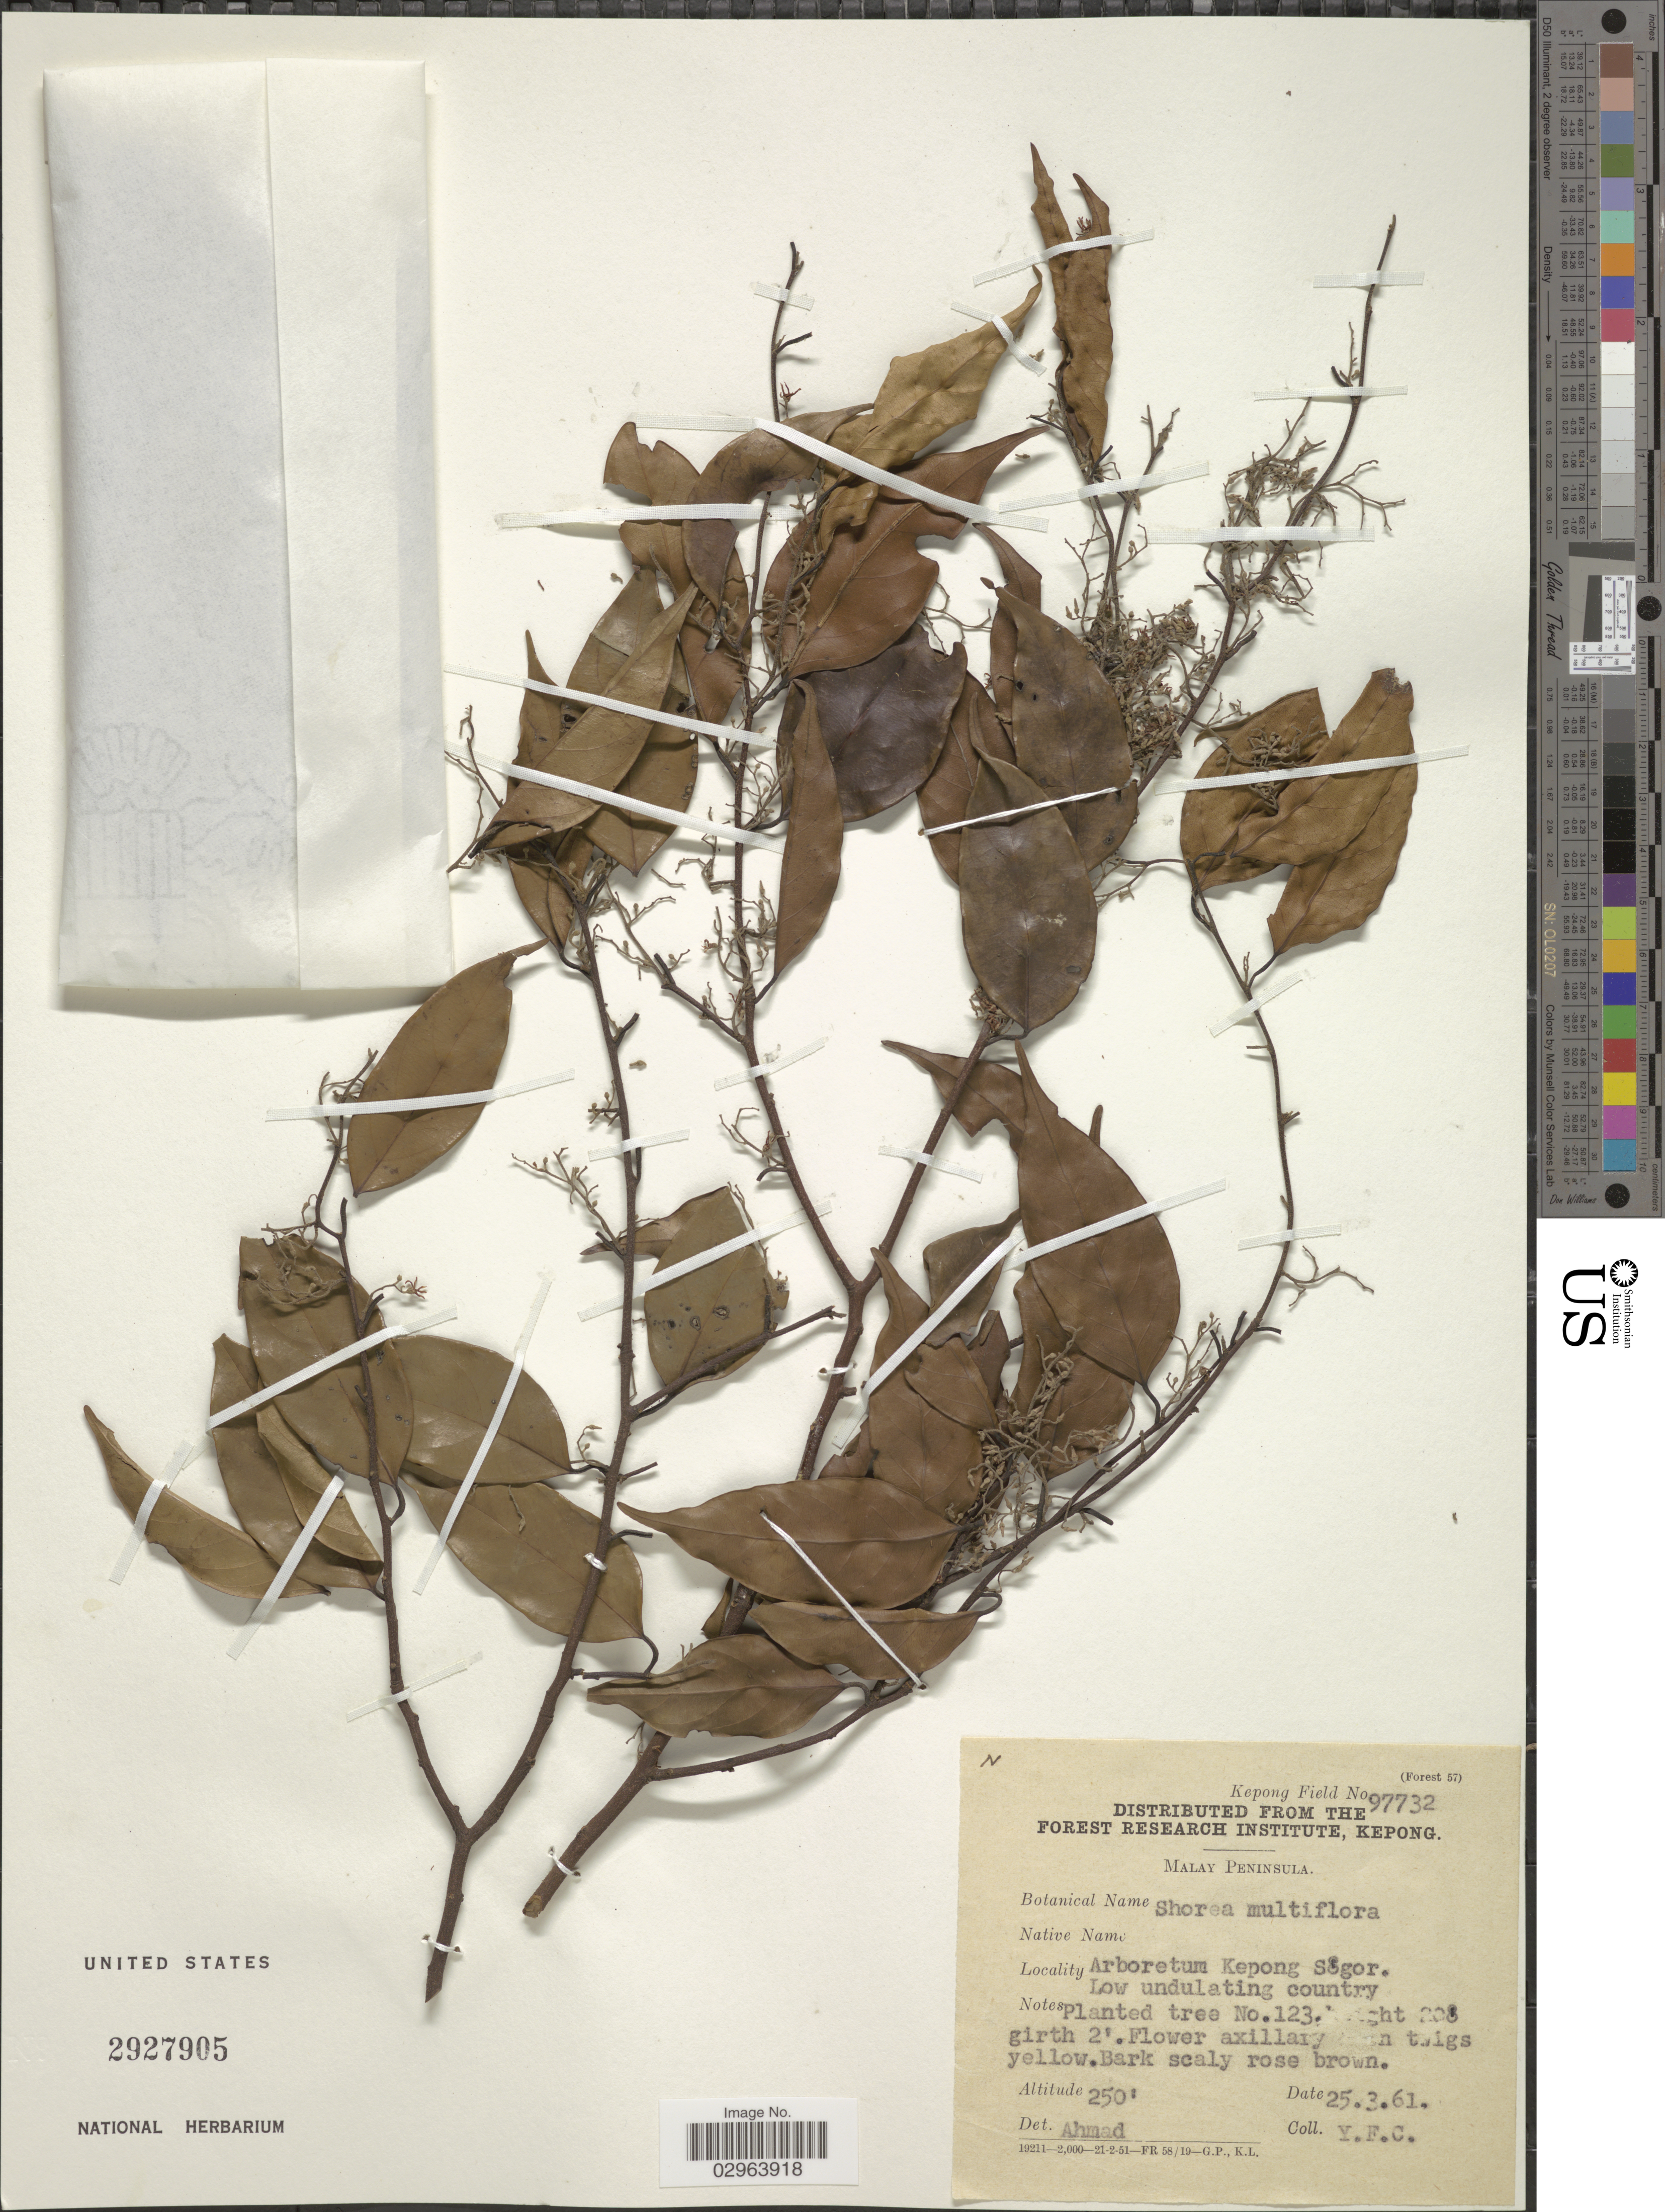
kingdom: Plantae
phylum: Tracheophyta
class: Magnoliopsida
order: Malvales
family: Dipterocarpaceae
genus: Richetia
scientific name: Richetia multiflora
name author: (Burck) P.S. Ashton & J. Heck.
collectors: Y. F. C.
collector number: Kepong Field 97732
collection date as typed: Transcribed d/m/y: 25/3/61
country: Malaysia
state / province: Selangor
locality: Malay Peninsula. Arboretum Kepong S'gor.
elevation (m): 76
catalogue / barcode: US 2927905